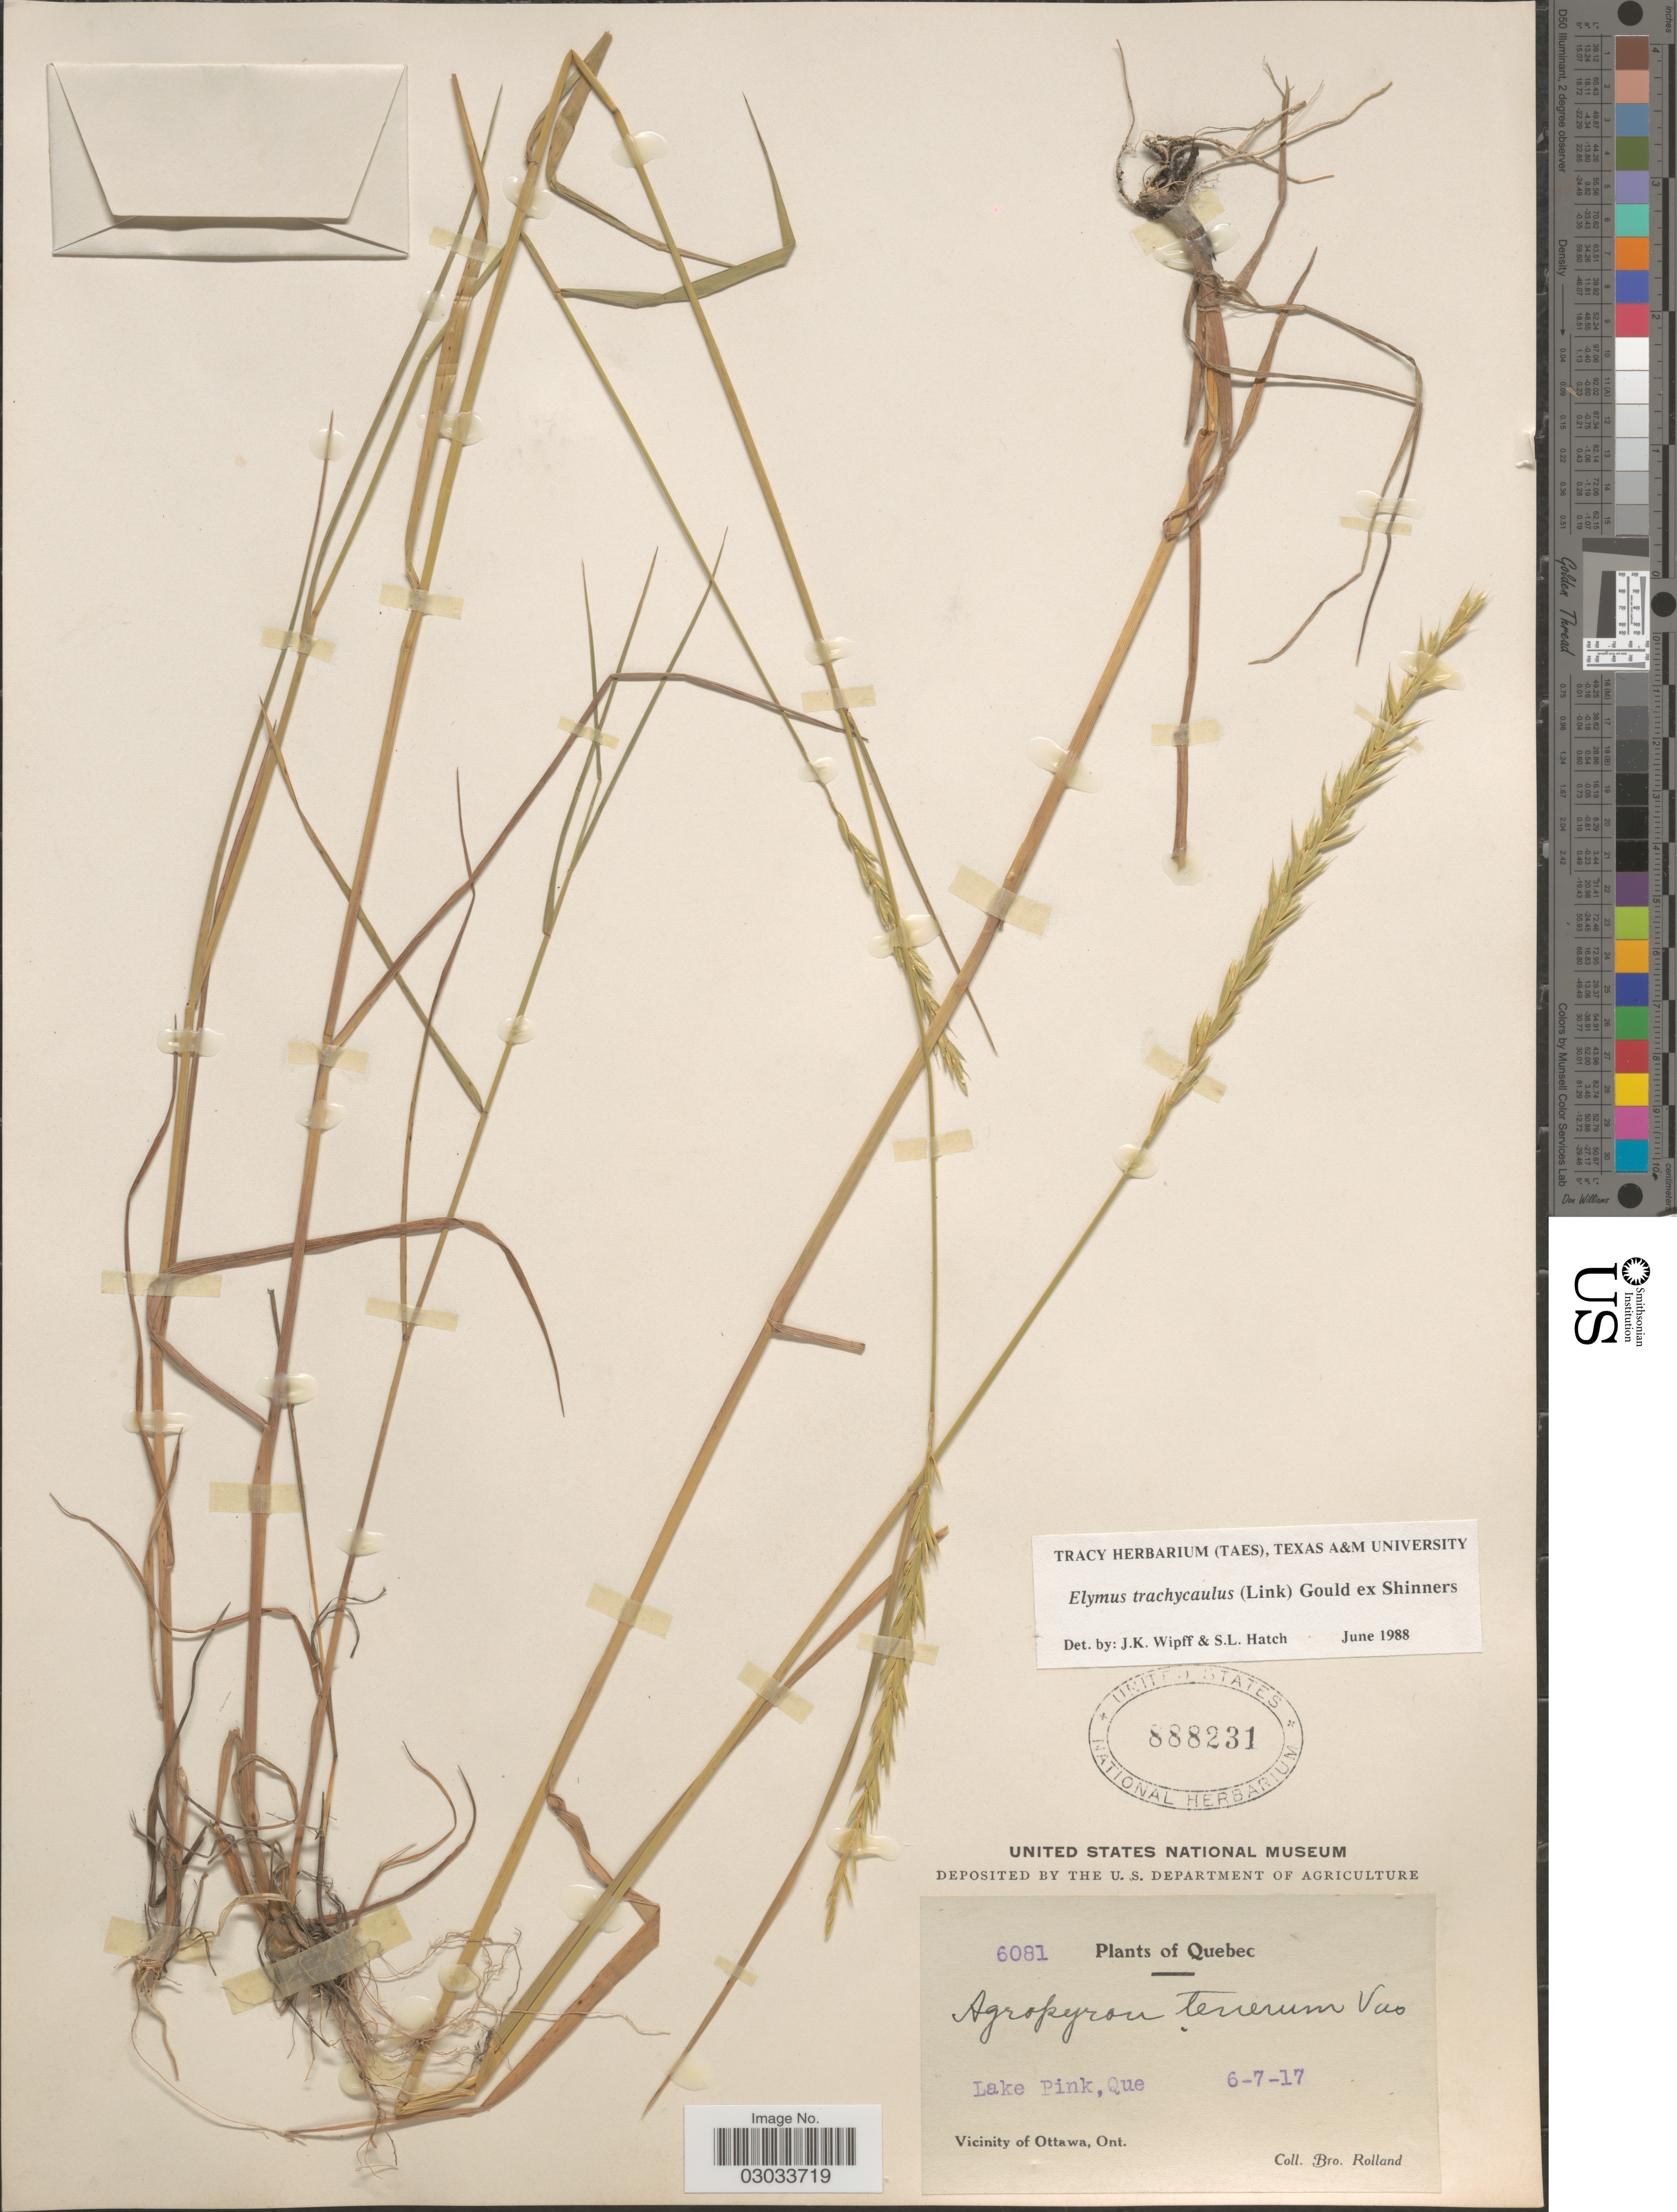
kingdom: Plantae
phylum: Tracheophyta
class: Liliopsida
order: Poales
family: Poaceae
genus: Elymus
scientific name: Elymus trachycaulus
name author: (Link) Gould ex Shinners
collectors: B. Rolland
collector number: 6081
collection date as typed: Transcribed d/m/y: 6/7/17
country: Canada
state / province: Ontario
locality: Lake Pink. Vicinity of Ottawa.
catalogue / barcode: US 888231